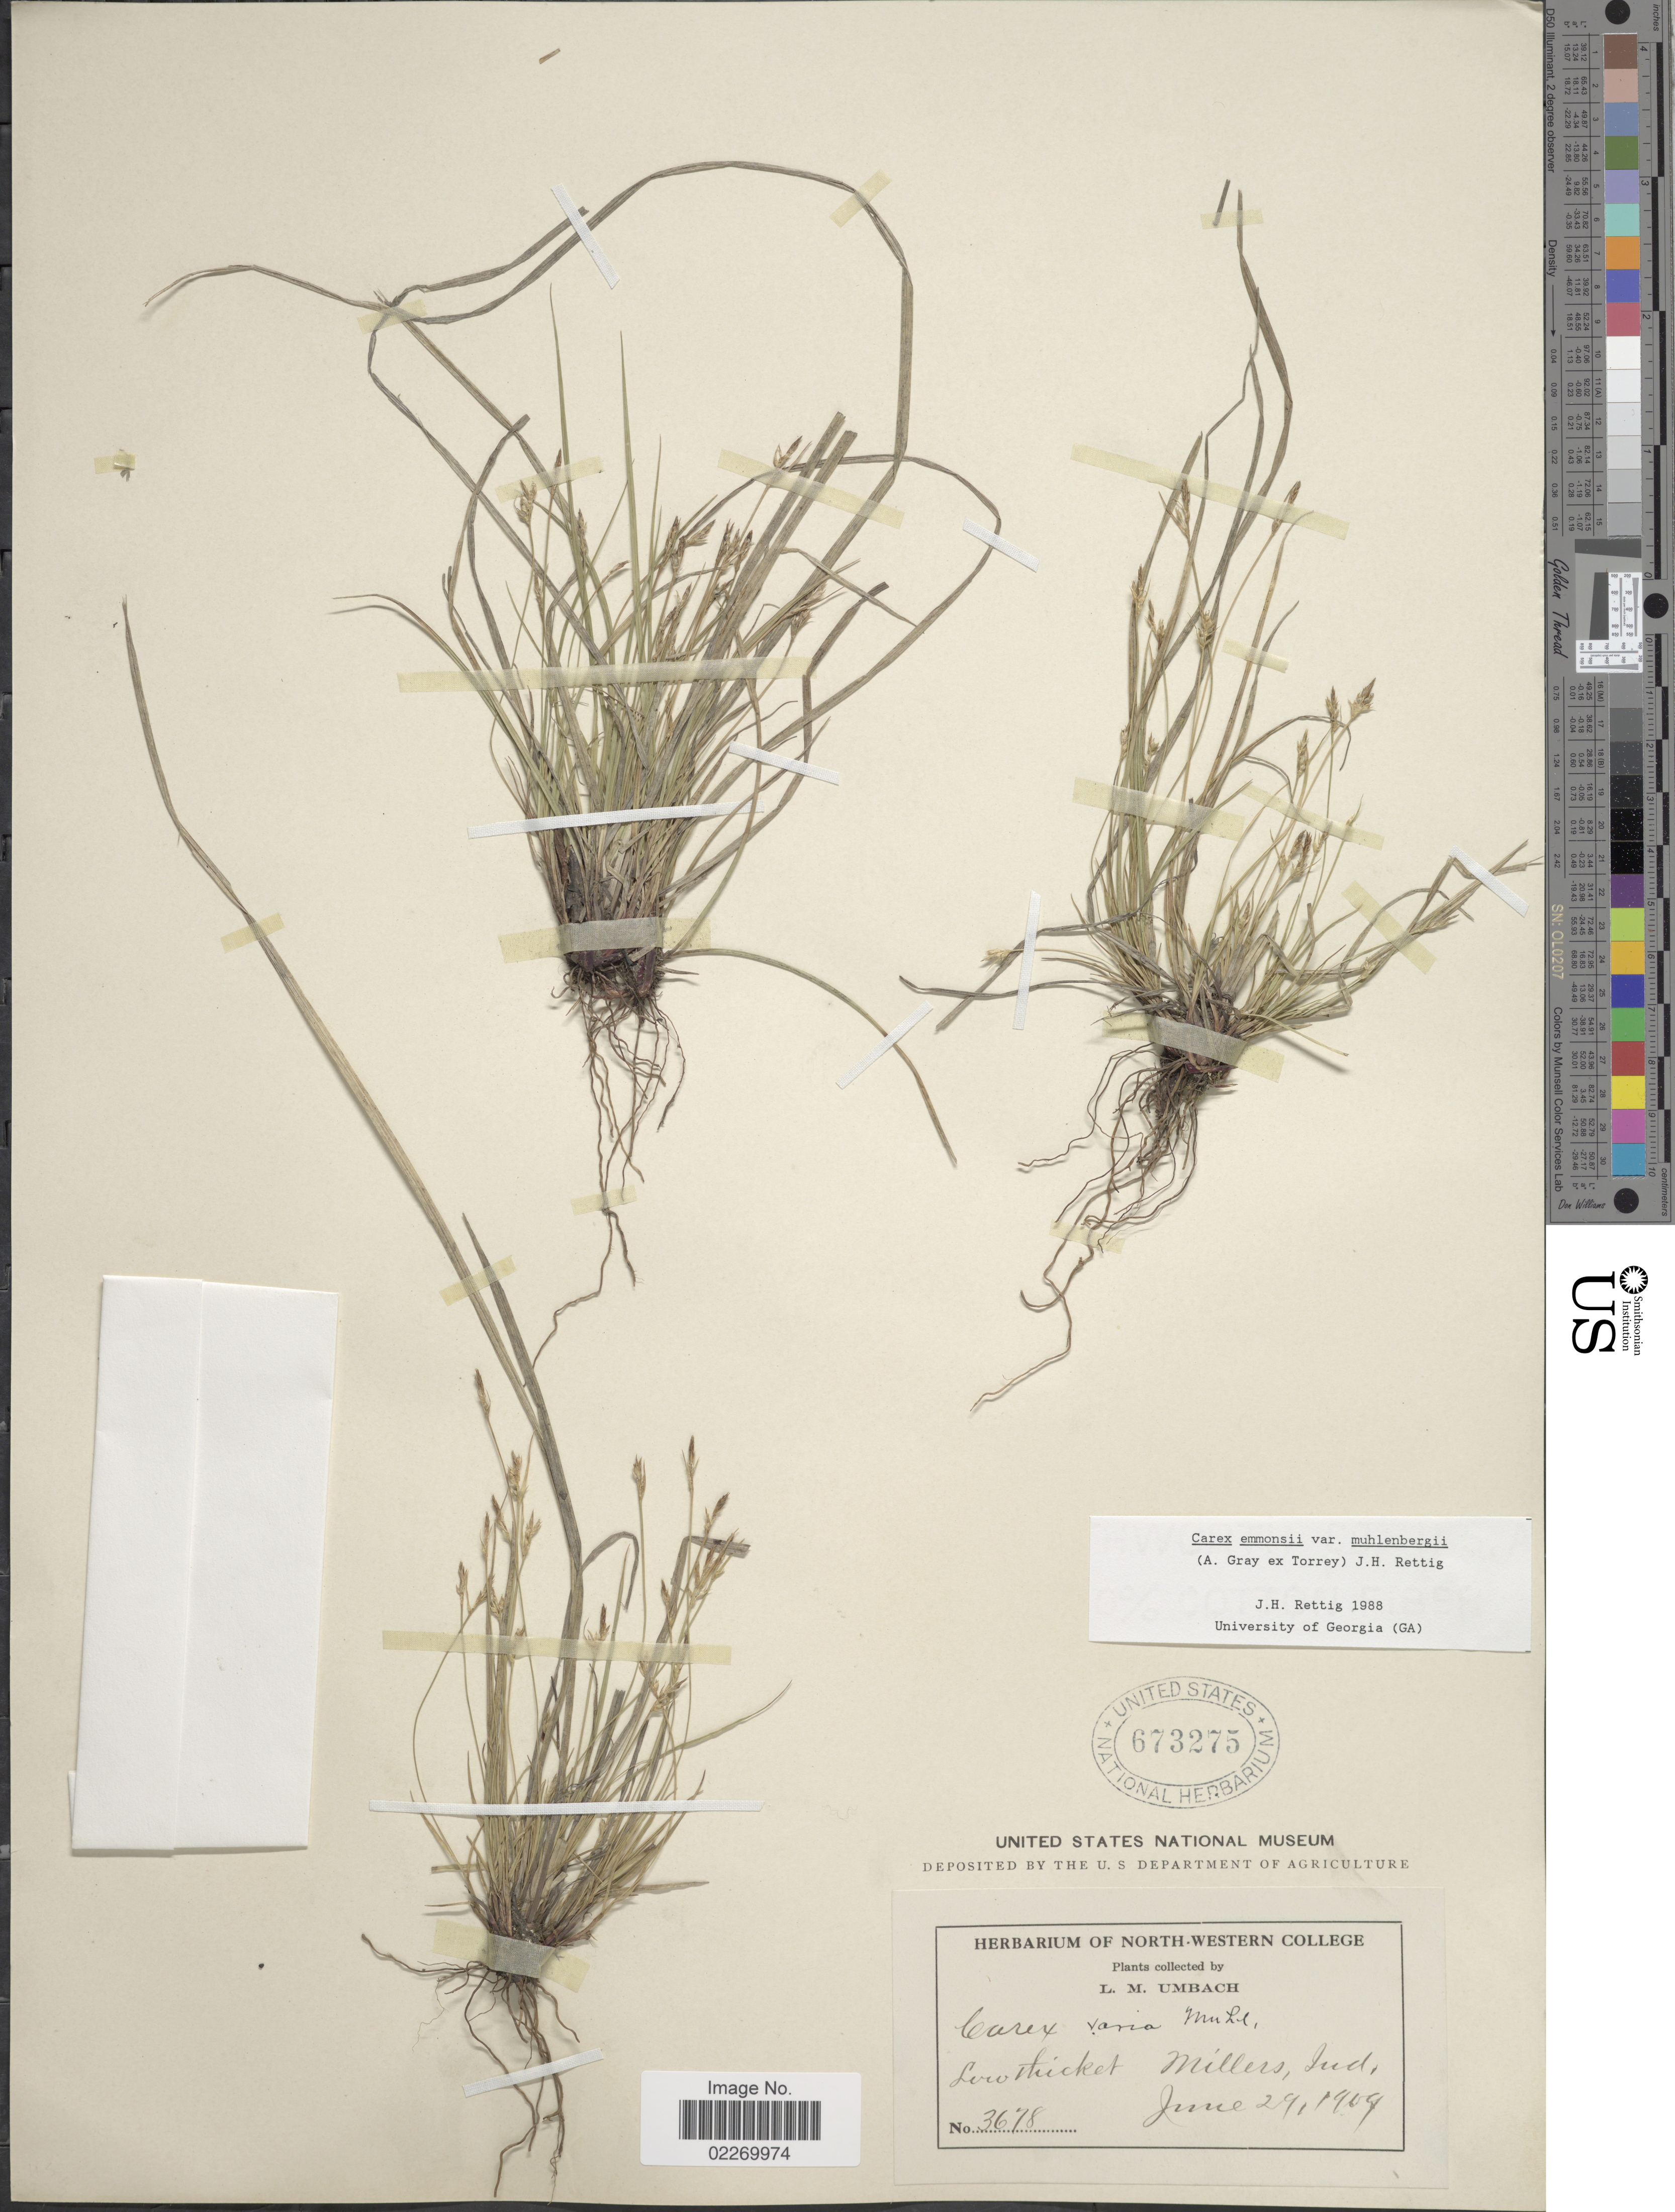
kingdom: Plantae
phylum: Tracheophyta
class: Liliopsida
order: Poales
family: Cyperaceae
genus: Carex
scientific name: Carex albicans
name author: Willd. ex Spreng.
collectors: L. M. Umbach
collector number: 3678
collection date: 1909-06-29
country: United States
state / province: Indiana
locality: Low thicket. Millers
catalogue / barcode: US 673275